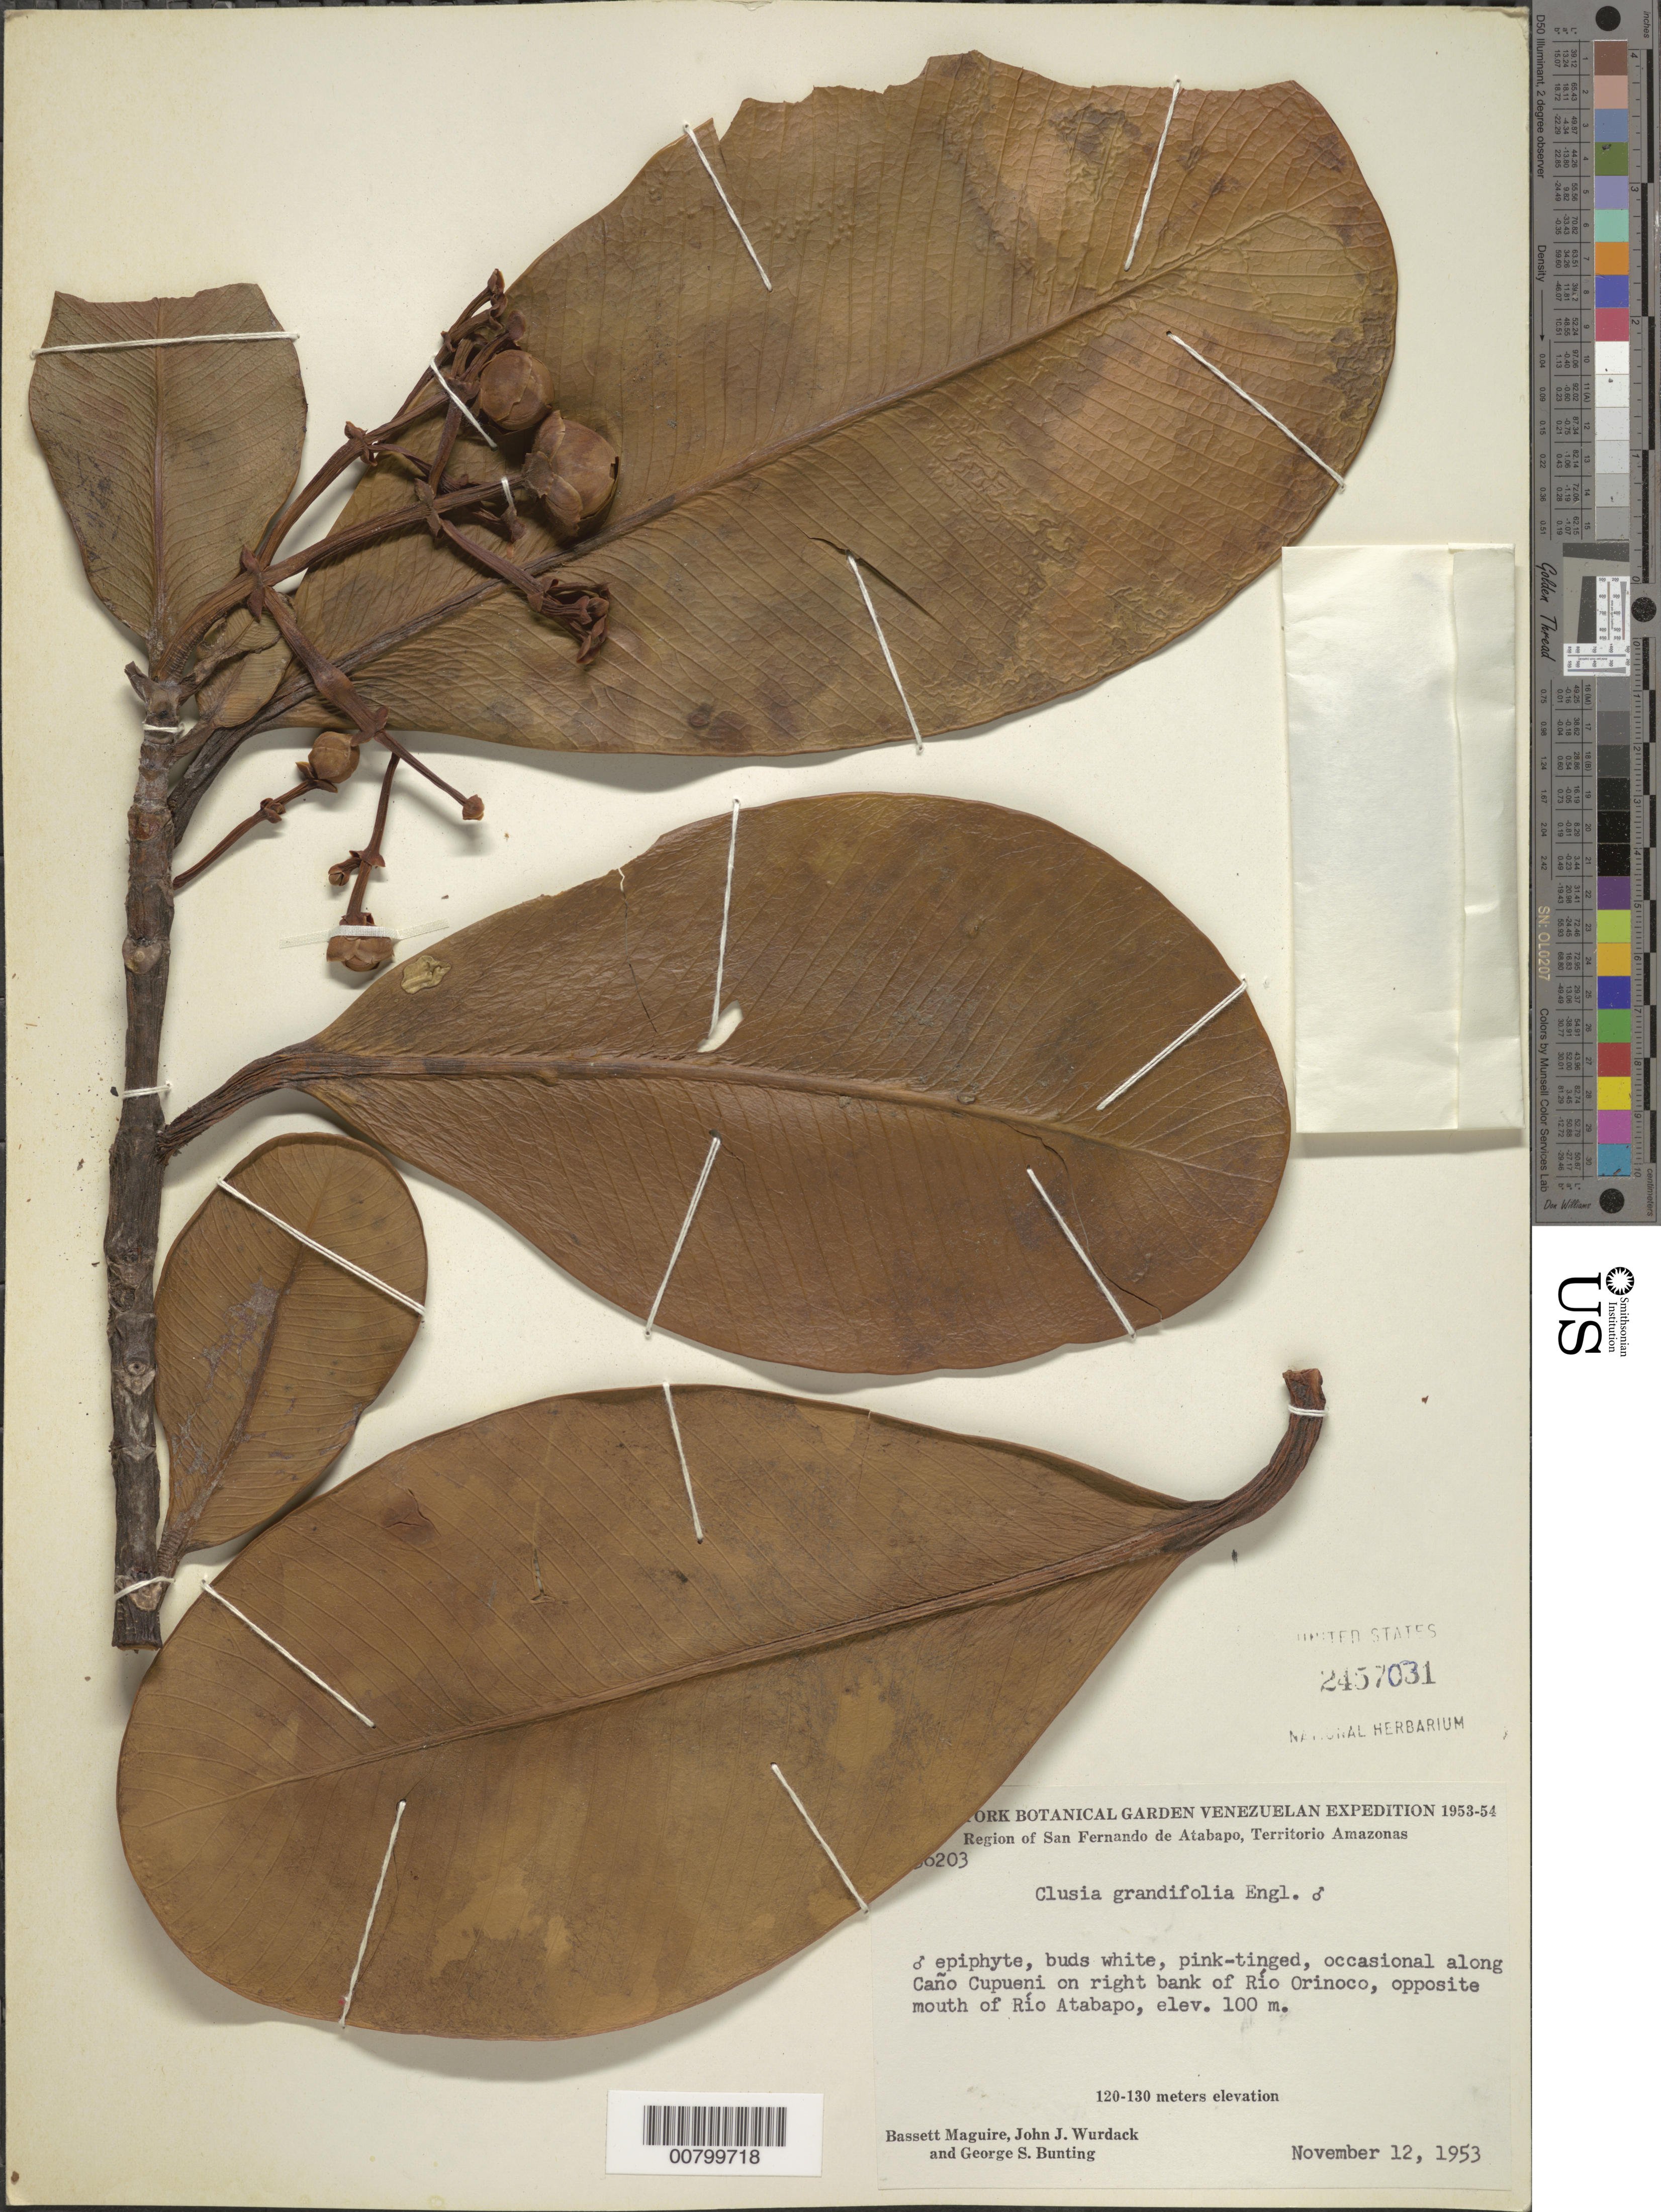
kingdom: Plantae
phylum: Tracheophyta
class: Magnoliopsida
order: Malpighiales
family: Clusiaceae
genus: Clusia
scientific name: Clusia grandifolia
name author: Engl.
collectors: B. Maguire, J. J. Wurdack & G. S. Bunting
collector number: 36203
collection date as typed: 12-Nov-53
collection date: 1953-11-12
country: Venezuela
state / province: Amazonas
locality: Caño Cupueni, right bank Río Orinoco, opposite mouth of Río Atabapo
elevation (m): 100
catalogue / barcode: US 2457031